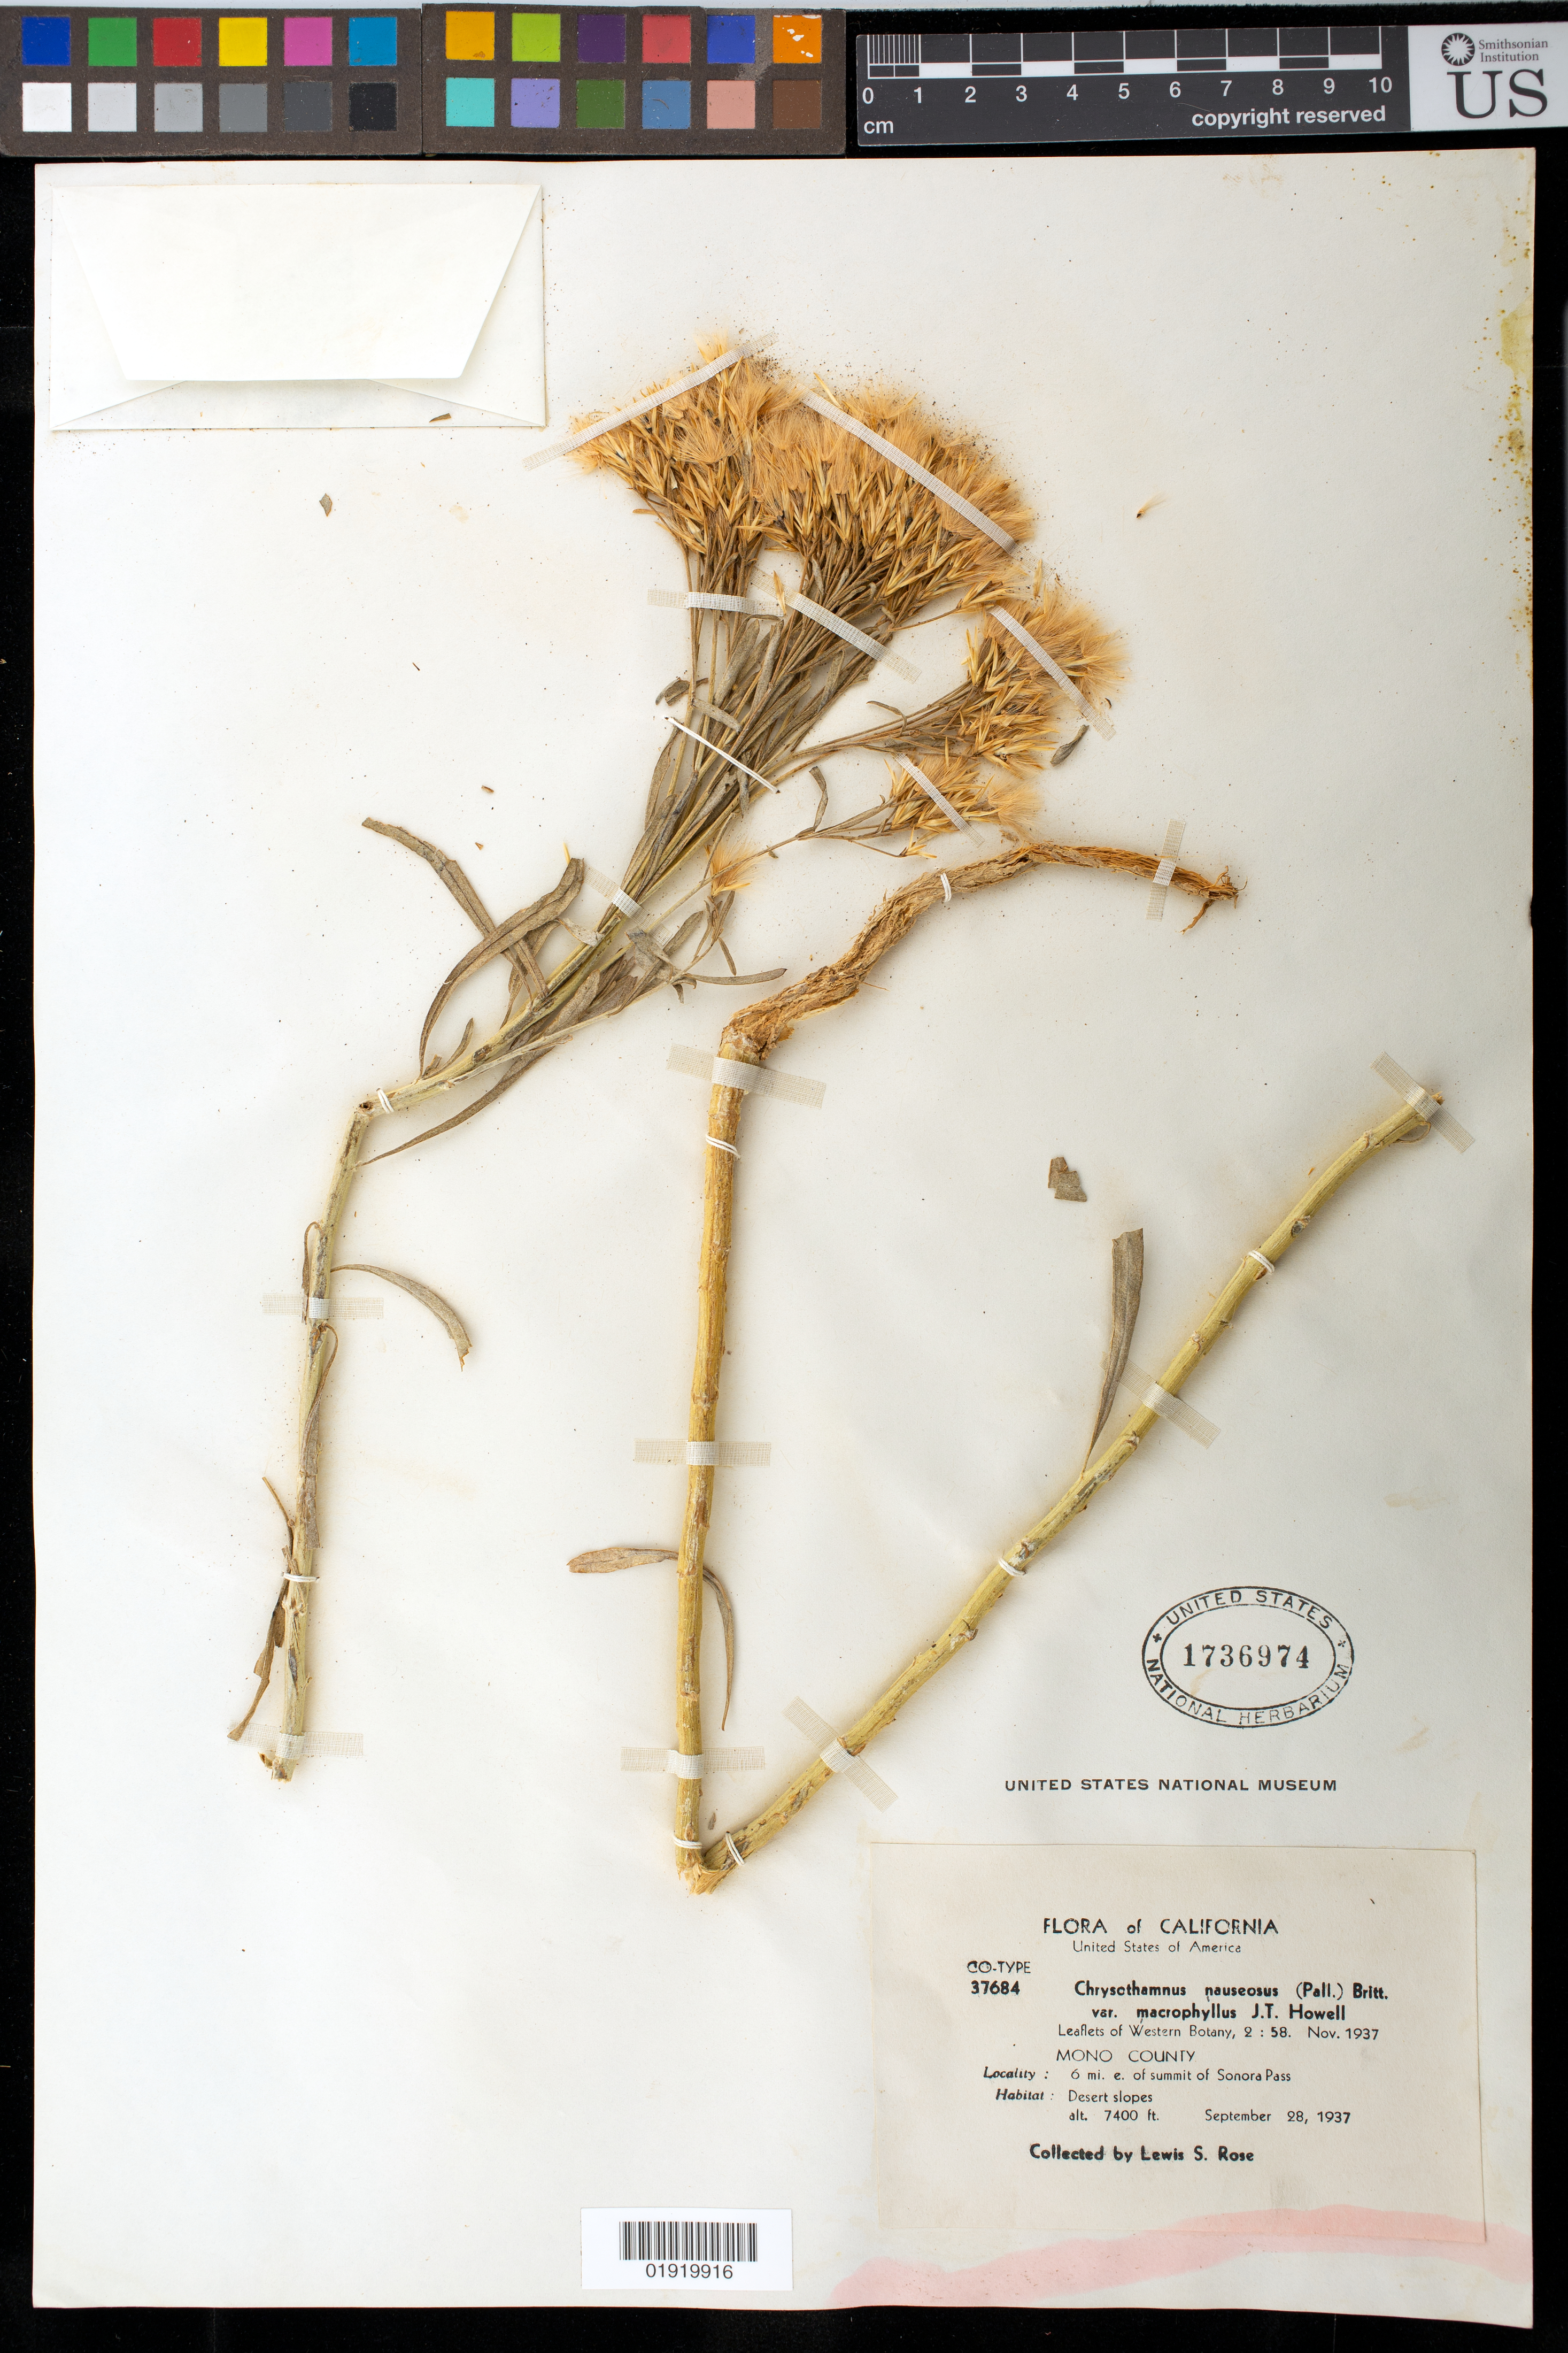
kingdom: Plantae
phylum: Tracheophyta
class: Magnoliopsida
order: Asterales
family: Asteraceae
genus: Chrysothamnus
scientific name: Chrysothamnus nauseosus var. macrophyllus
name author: J.T. Howell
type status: Isotype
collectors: L. S. Rose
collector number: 37684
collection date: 1937-09-28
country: United States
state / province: California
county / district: Mono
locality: Mono County. 6 mi. e. of summit of Sonora Pass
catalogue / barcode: US 1736974